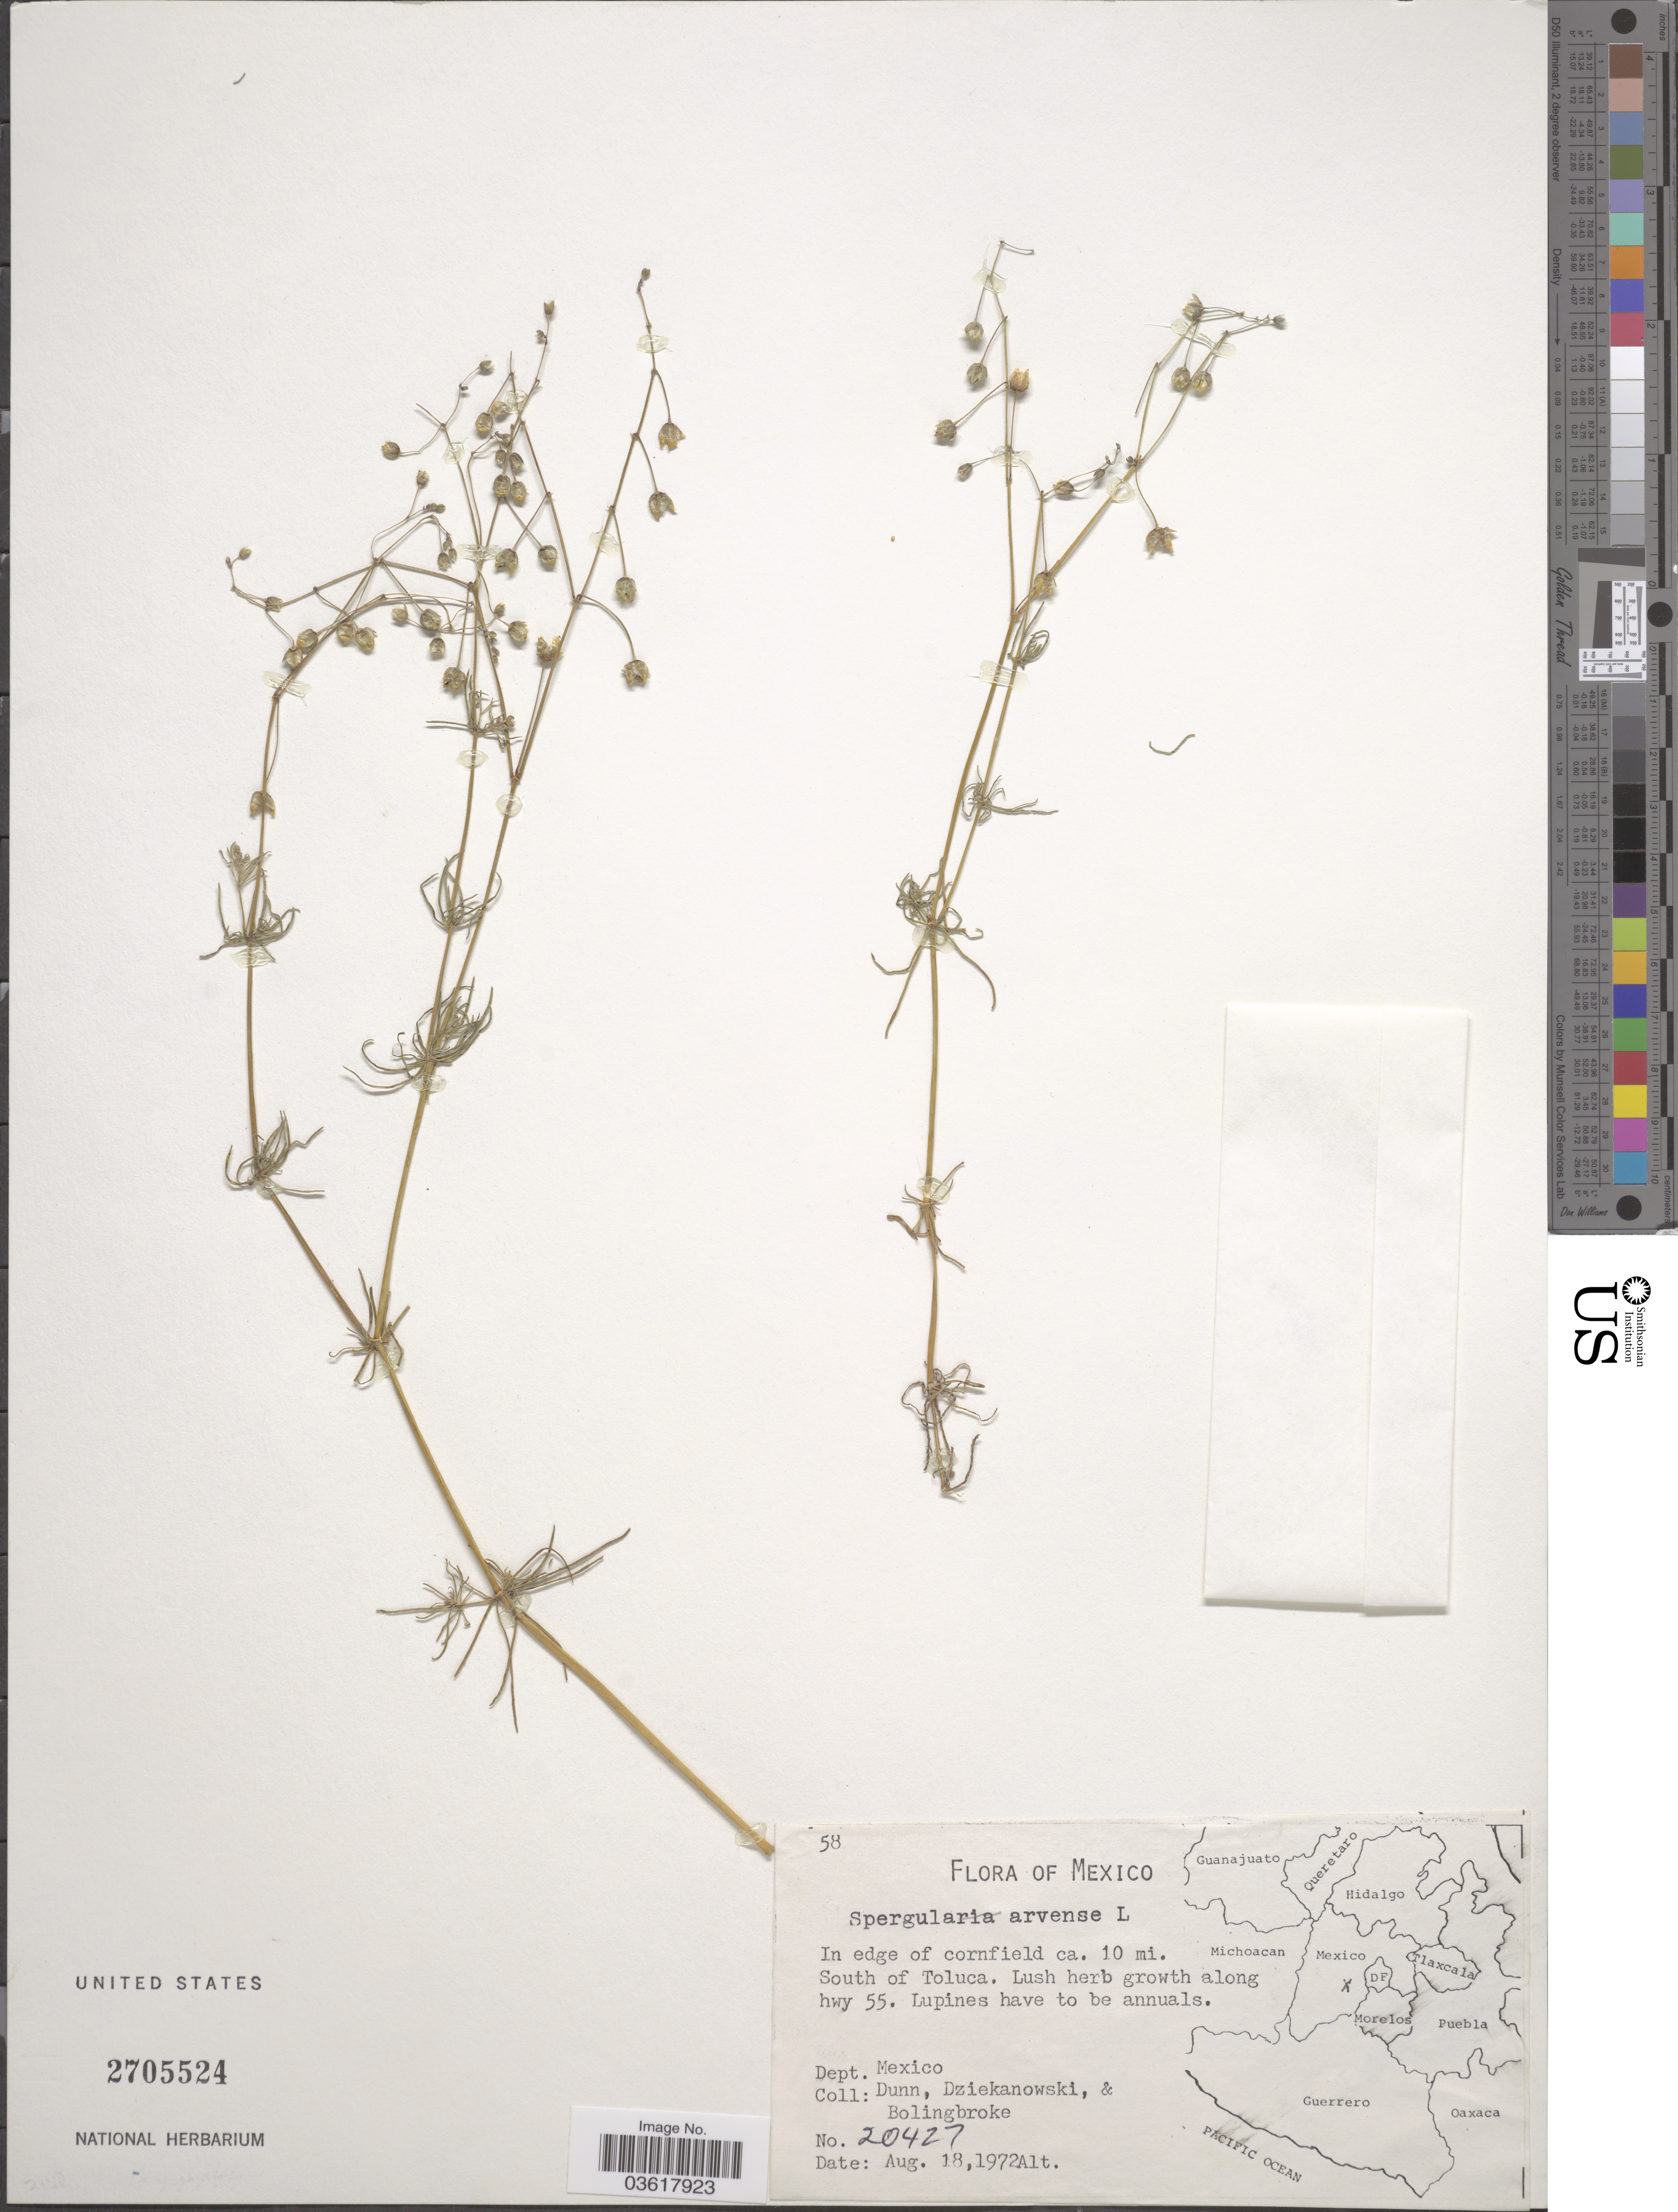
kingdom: Plantae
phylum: Tracheophyta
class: Magnoliopsida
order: Caryophyllales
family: Caryophyllaceae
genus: Spergula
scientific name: Spergula arvensis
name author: L.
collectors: Dunn, --, -. Dziekanowski & -. Bolingbroke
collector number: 20427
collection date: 1972-08-18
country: Mexico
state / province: México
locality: In edge of cornfield ca. 10 mi. South of Toluca. Dept. Mexico.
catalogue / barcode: US 2705524